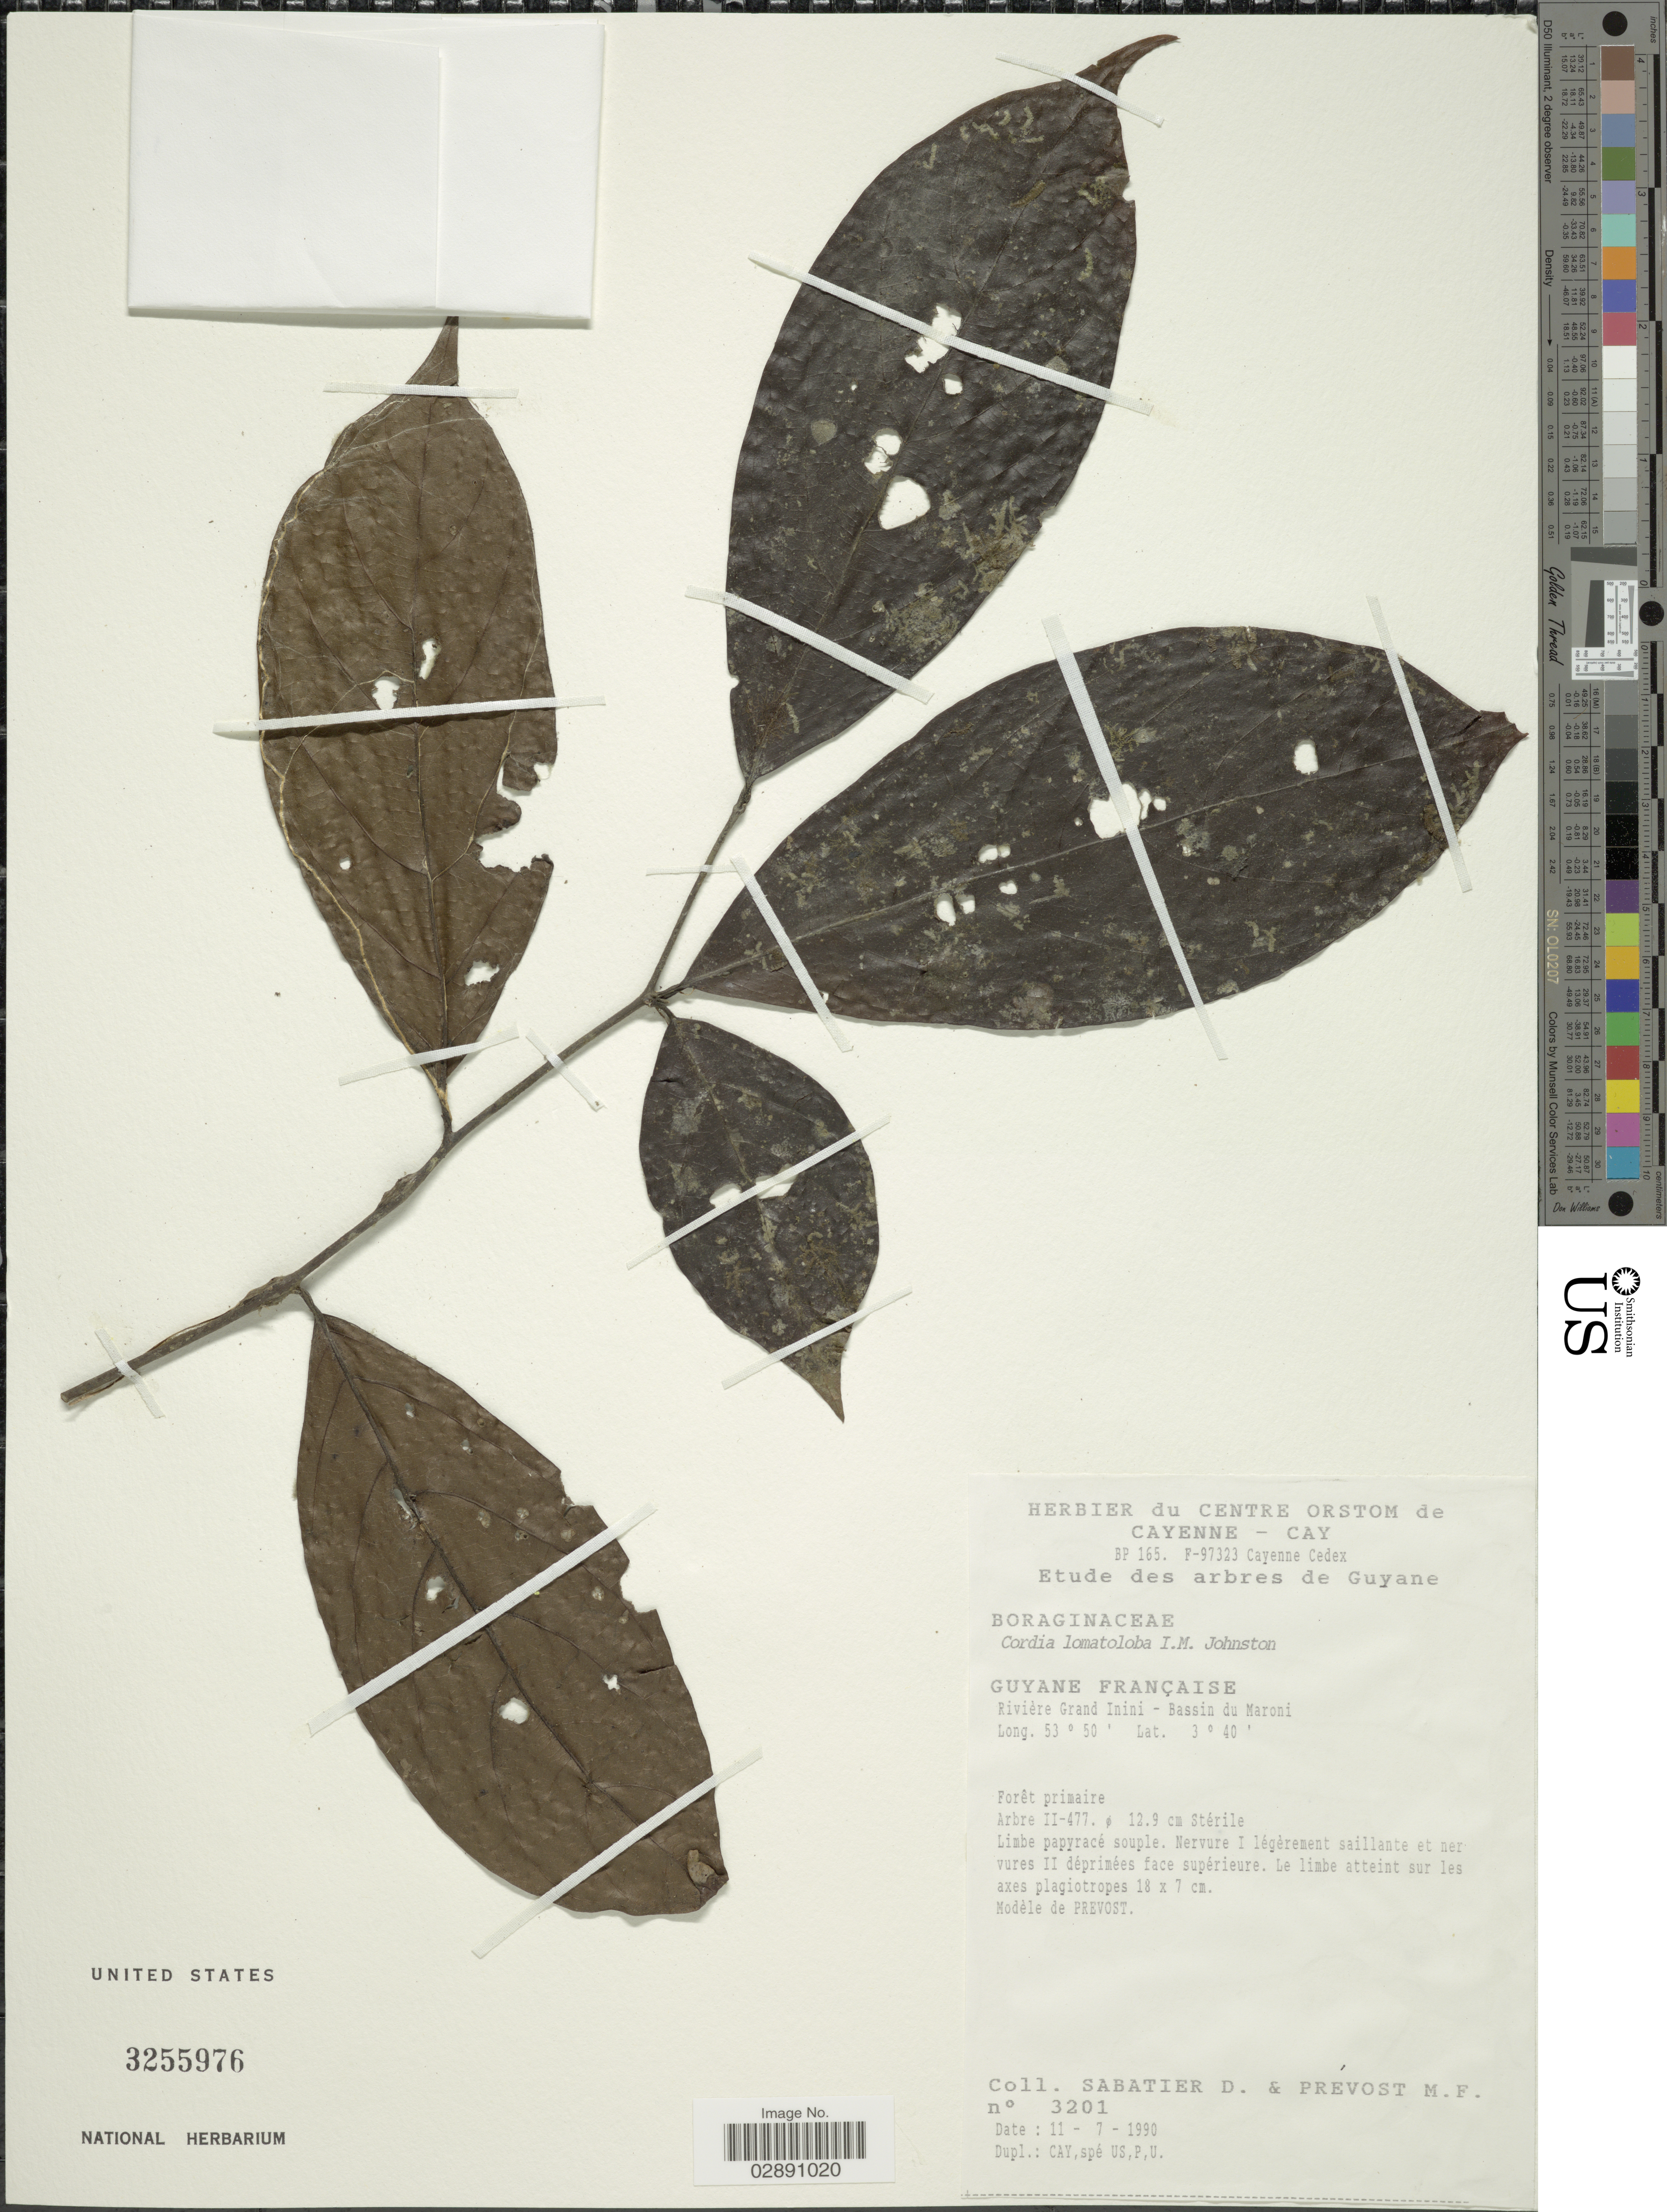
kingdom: Plantae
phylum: Tracheophyta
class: Magnoliopsida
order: Boraginales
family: Cordiaceae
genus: Cordia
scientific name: Cordia lomatoloba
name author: I.M. Johnst.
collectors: D. Sabatier & M. Prévost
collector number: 3201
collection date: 1990-07-11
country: French Guiana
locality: Guyane Française. Rivière Grand Inini - Bassin du Maroni.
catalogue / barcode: US 3255976